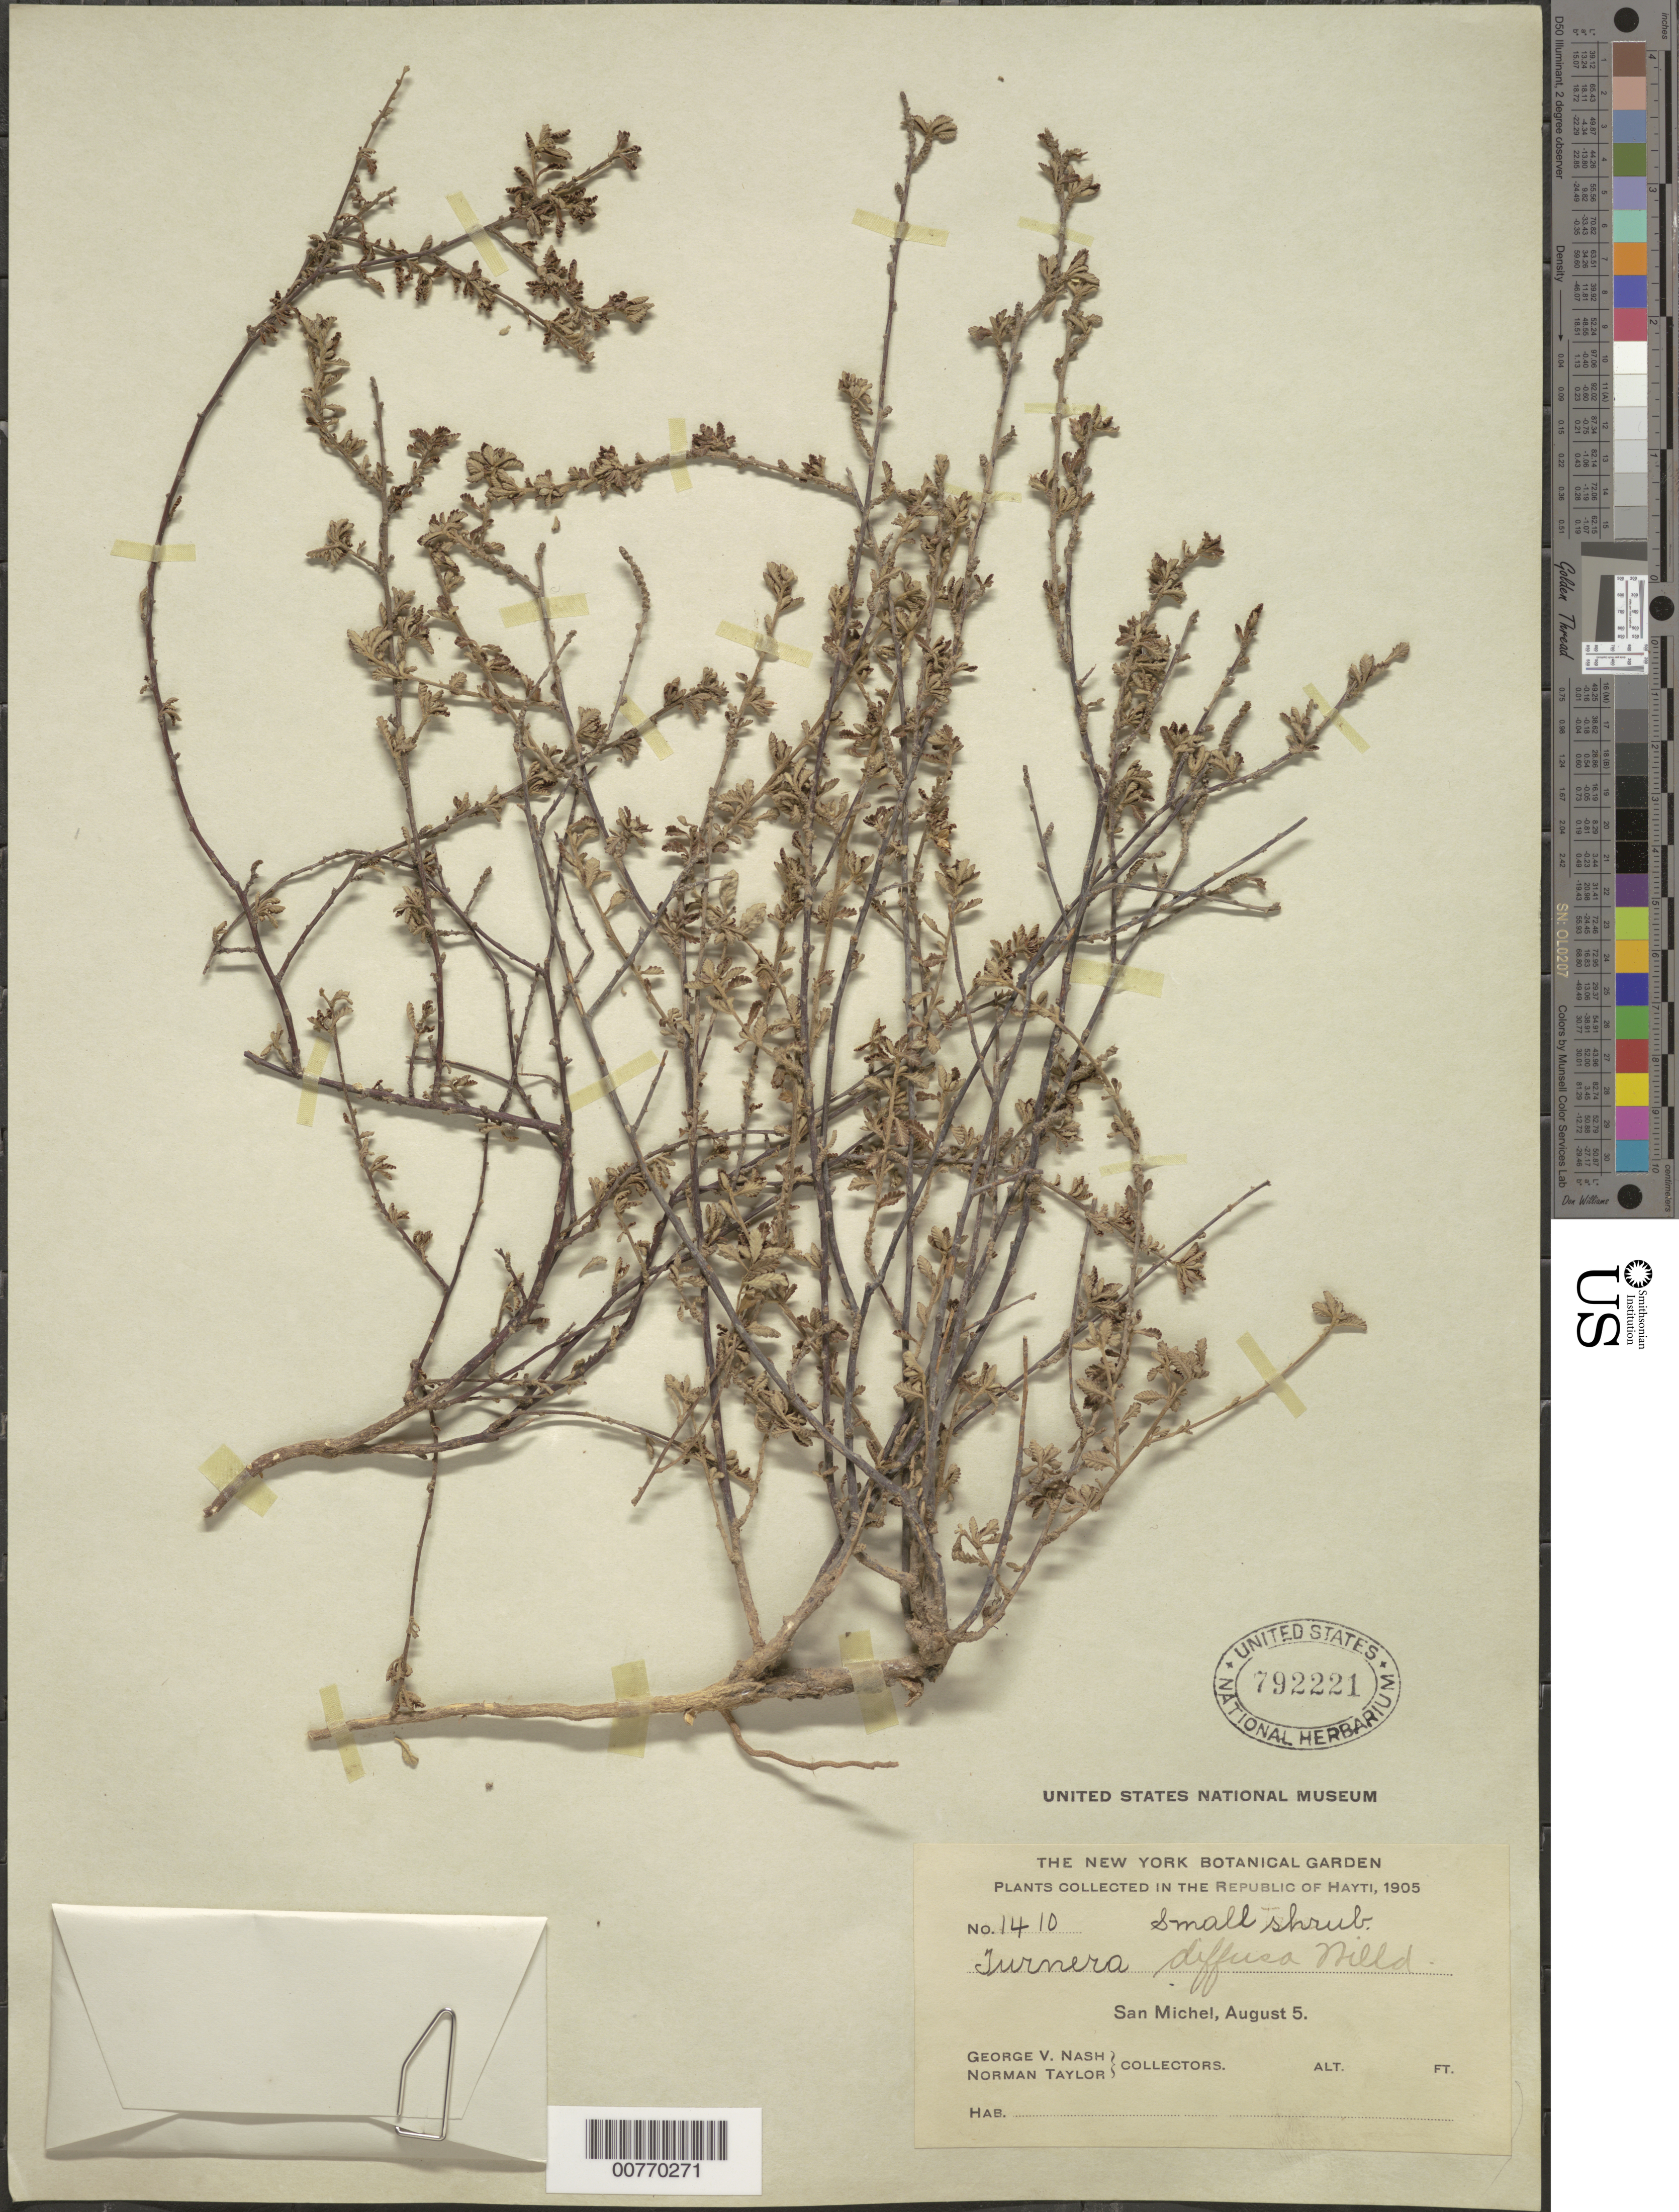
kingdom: Plantae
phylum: Tracheophyta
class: Magnoliopsida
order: Malpighiales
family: Turneraceae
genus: Turnera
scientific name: Turnera diffusa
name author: Willd. ex Schult.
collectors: G. V. Nash & N. Taylor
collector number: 1410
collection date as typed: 05 Aug 1905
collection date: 1905-08-05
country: Haiti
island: Hispaniola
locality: San Michel.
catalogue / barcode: US 792221